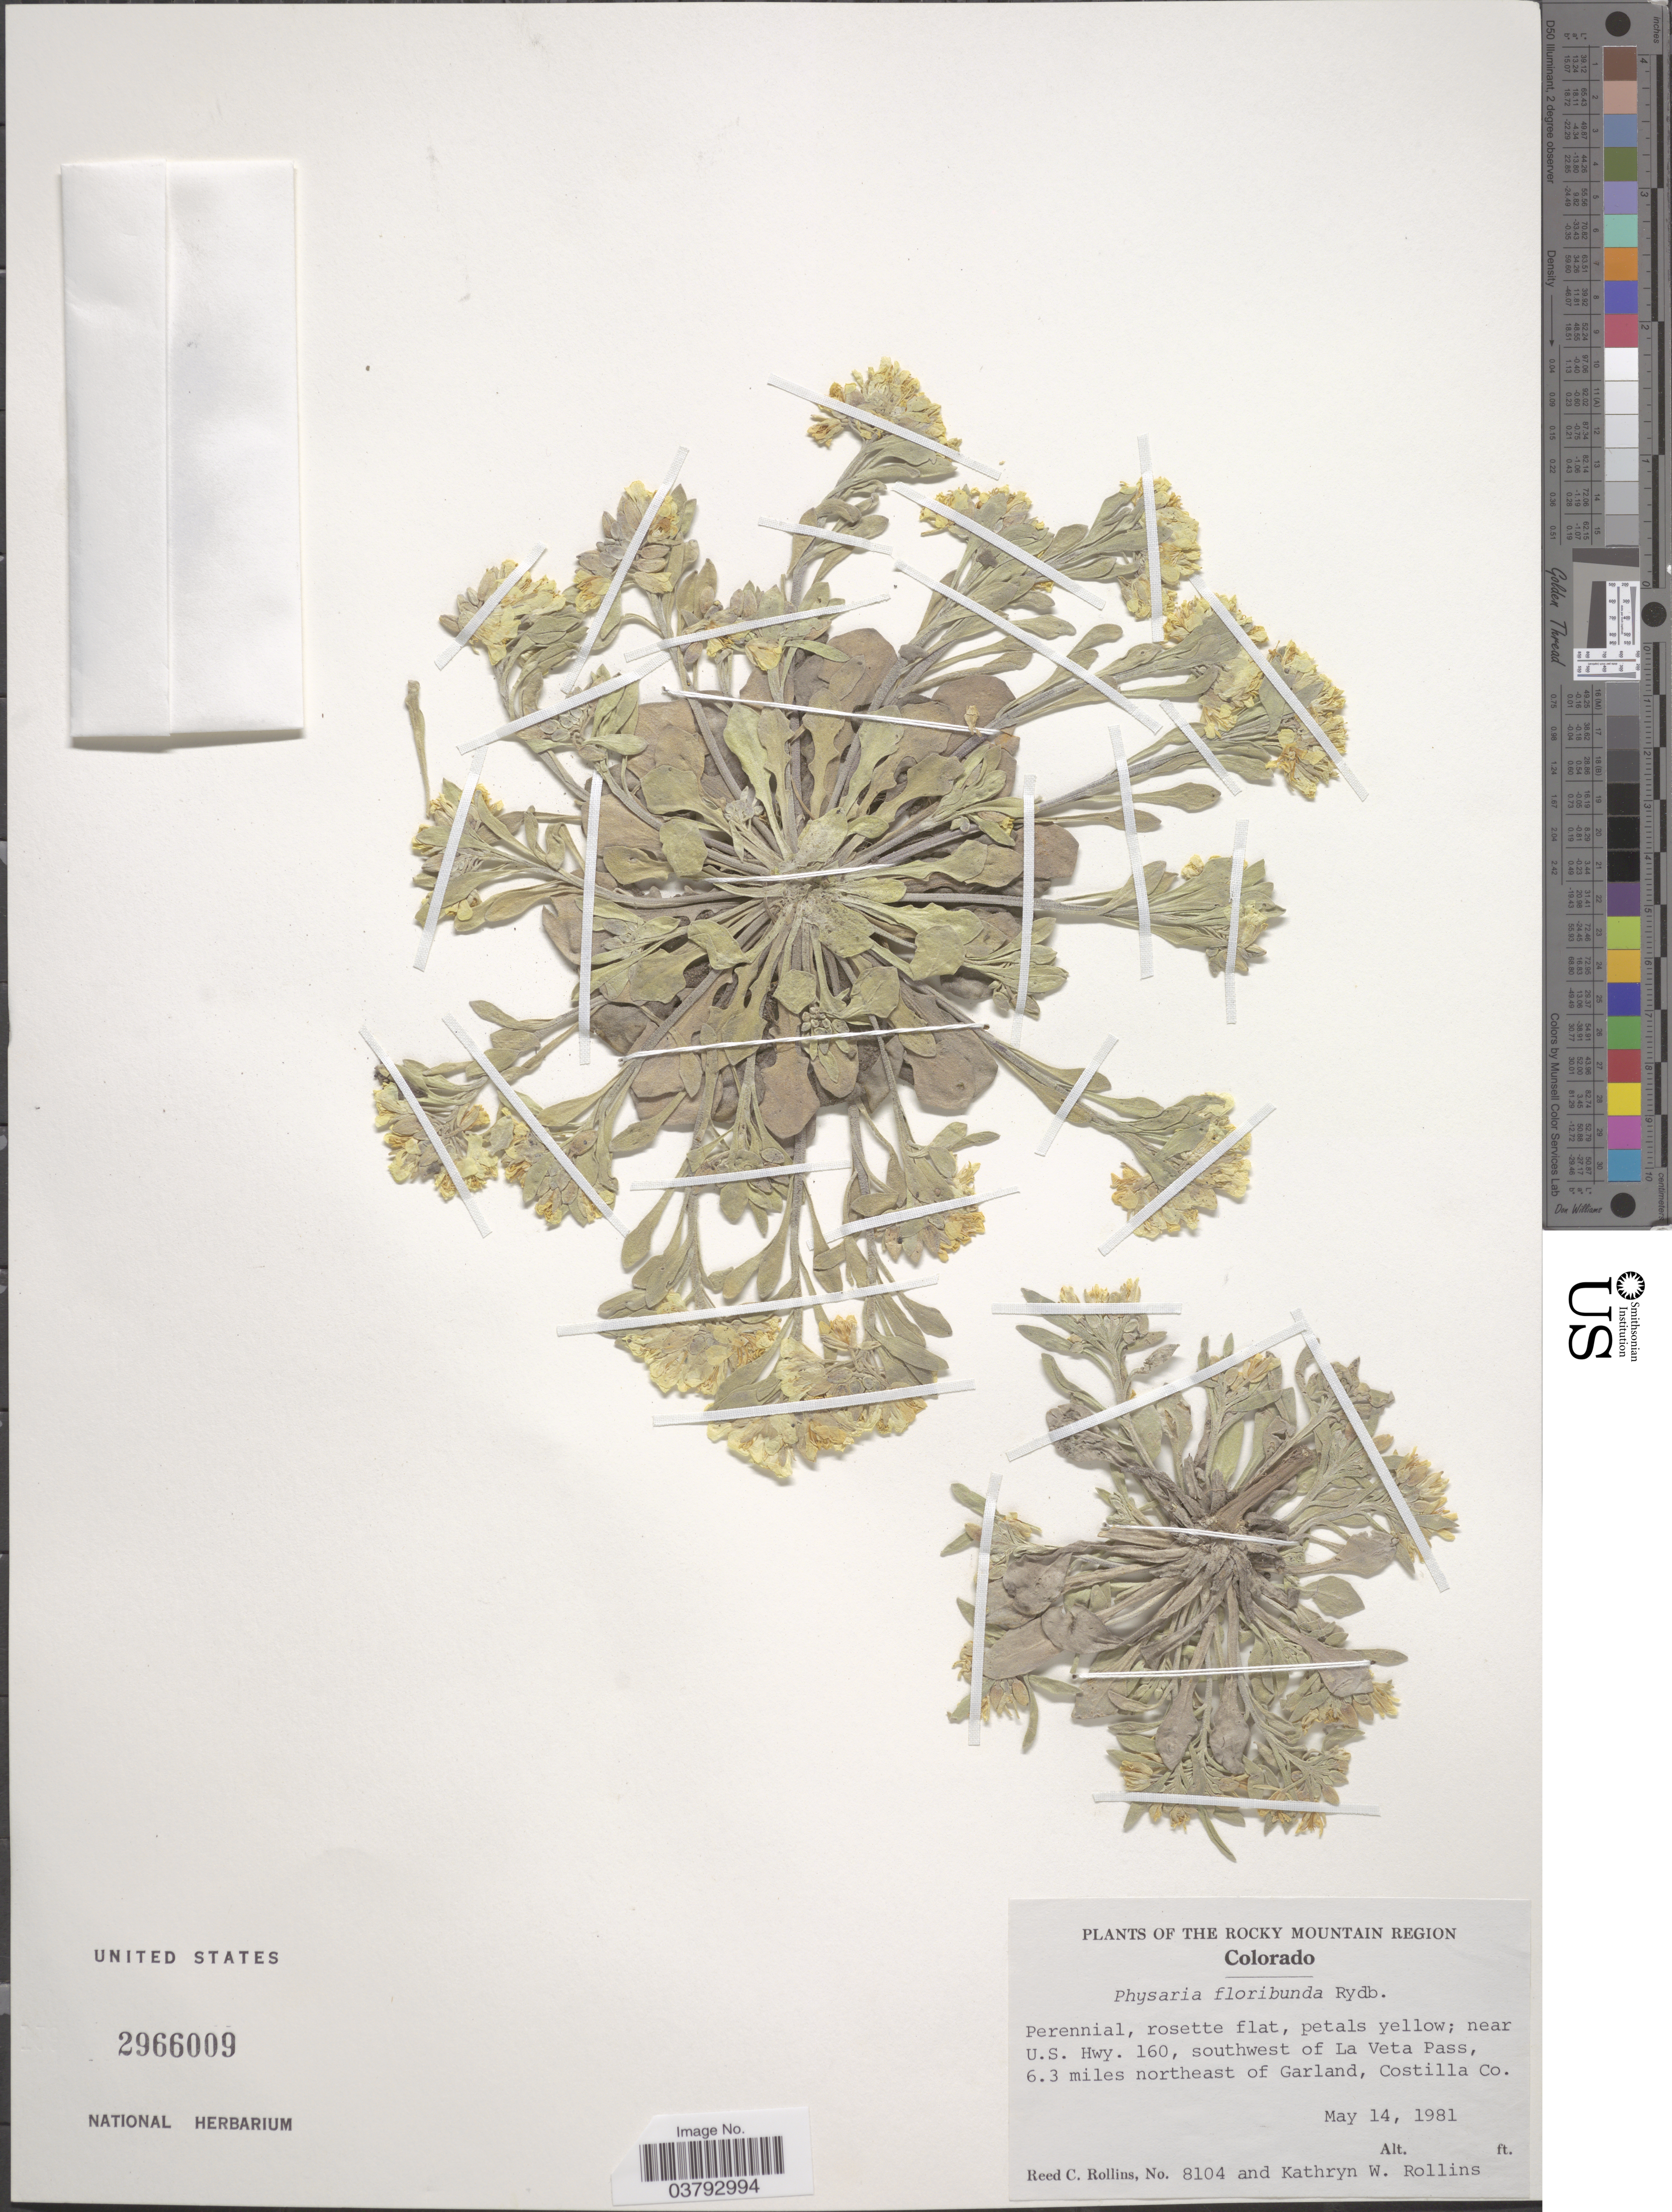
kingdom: Plantae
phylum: Tracheophyta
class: Magnoliopsida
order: Brassicales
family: Brassicaceae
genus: Physaria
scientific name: Physaria floribunda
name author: Rydb.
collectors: R. C. Rollins & K. W. Rollins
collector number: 8104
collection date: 1981-05-14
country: United States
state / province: Colorado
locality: The Rocky Mountain Region. Near U. S. Hwy. 160, southwest of La Veta Pass, 6.3 miles northeast of Garland, Costilla Co.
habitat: near u.s. highway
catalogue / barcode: US 2966009